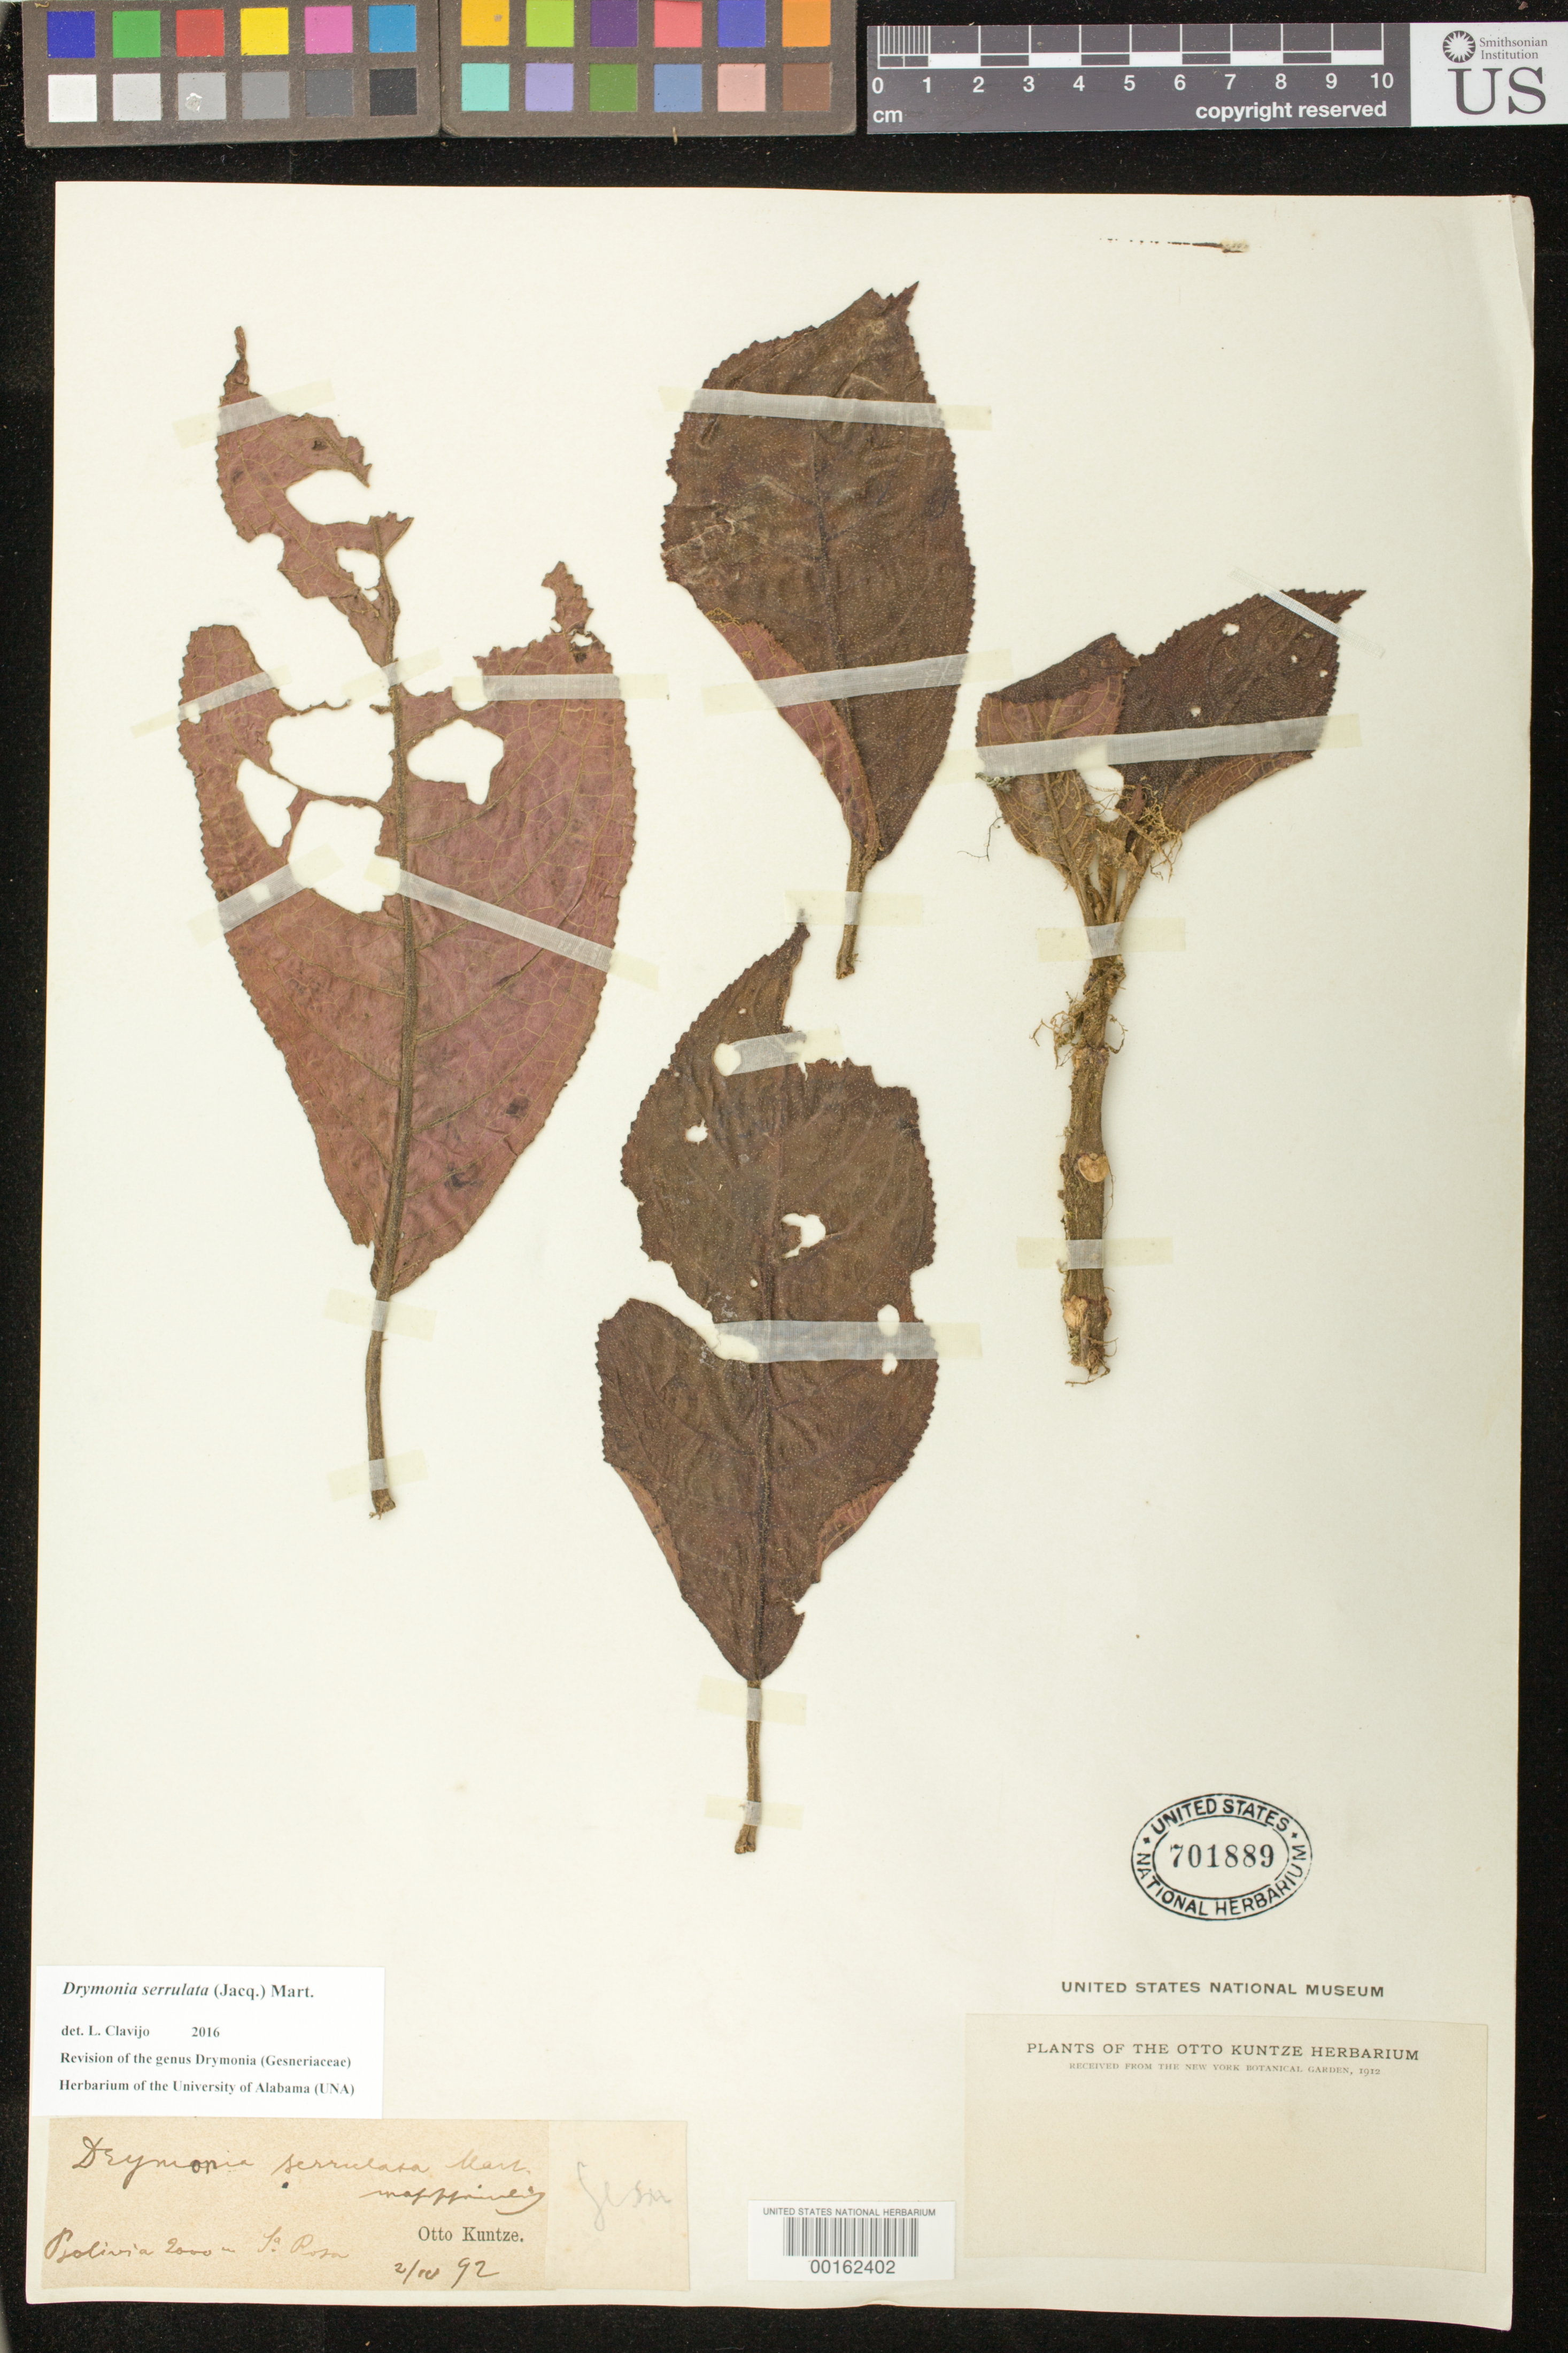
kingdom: Plantae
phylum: Tracheophyta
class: Magnoliopsida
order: Lamiales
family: Gesneriaceae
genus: Drymonia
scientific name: Drymonia serrulata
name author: (Jacq.) Mart.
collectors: C.E.O. Kuntze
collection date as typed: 1892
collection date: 1892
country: Bolivia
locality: Sa Rosa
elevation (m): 2000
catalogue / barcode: US 701889